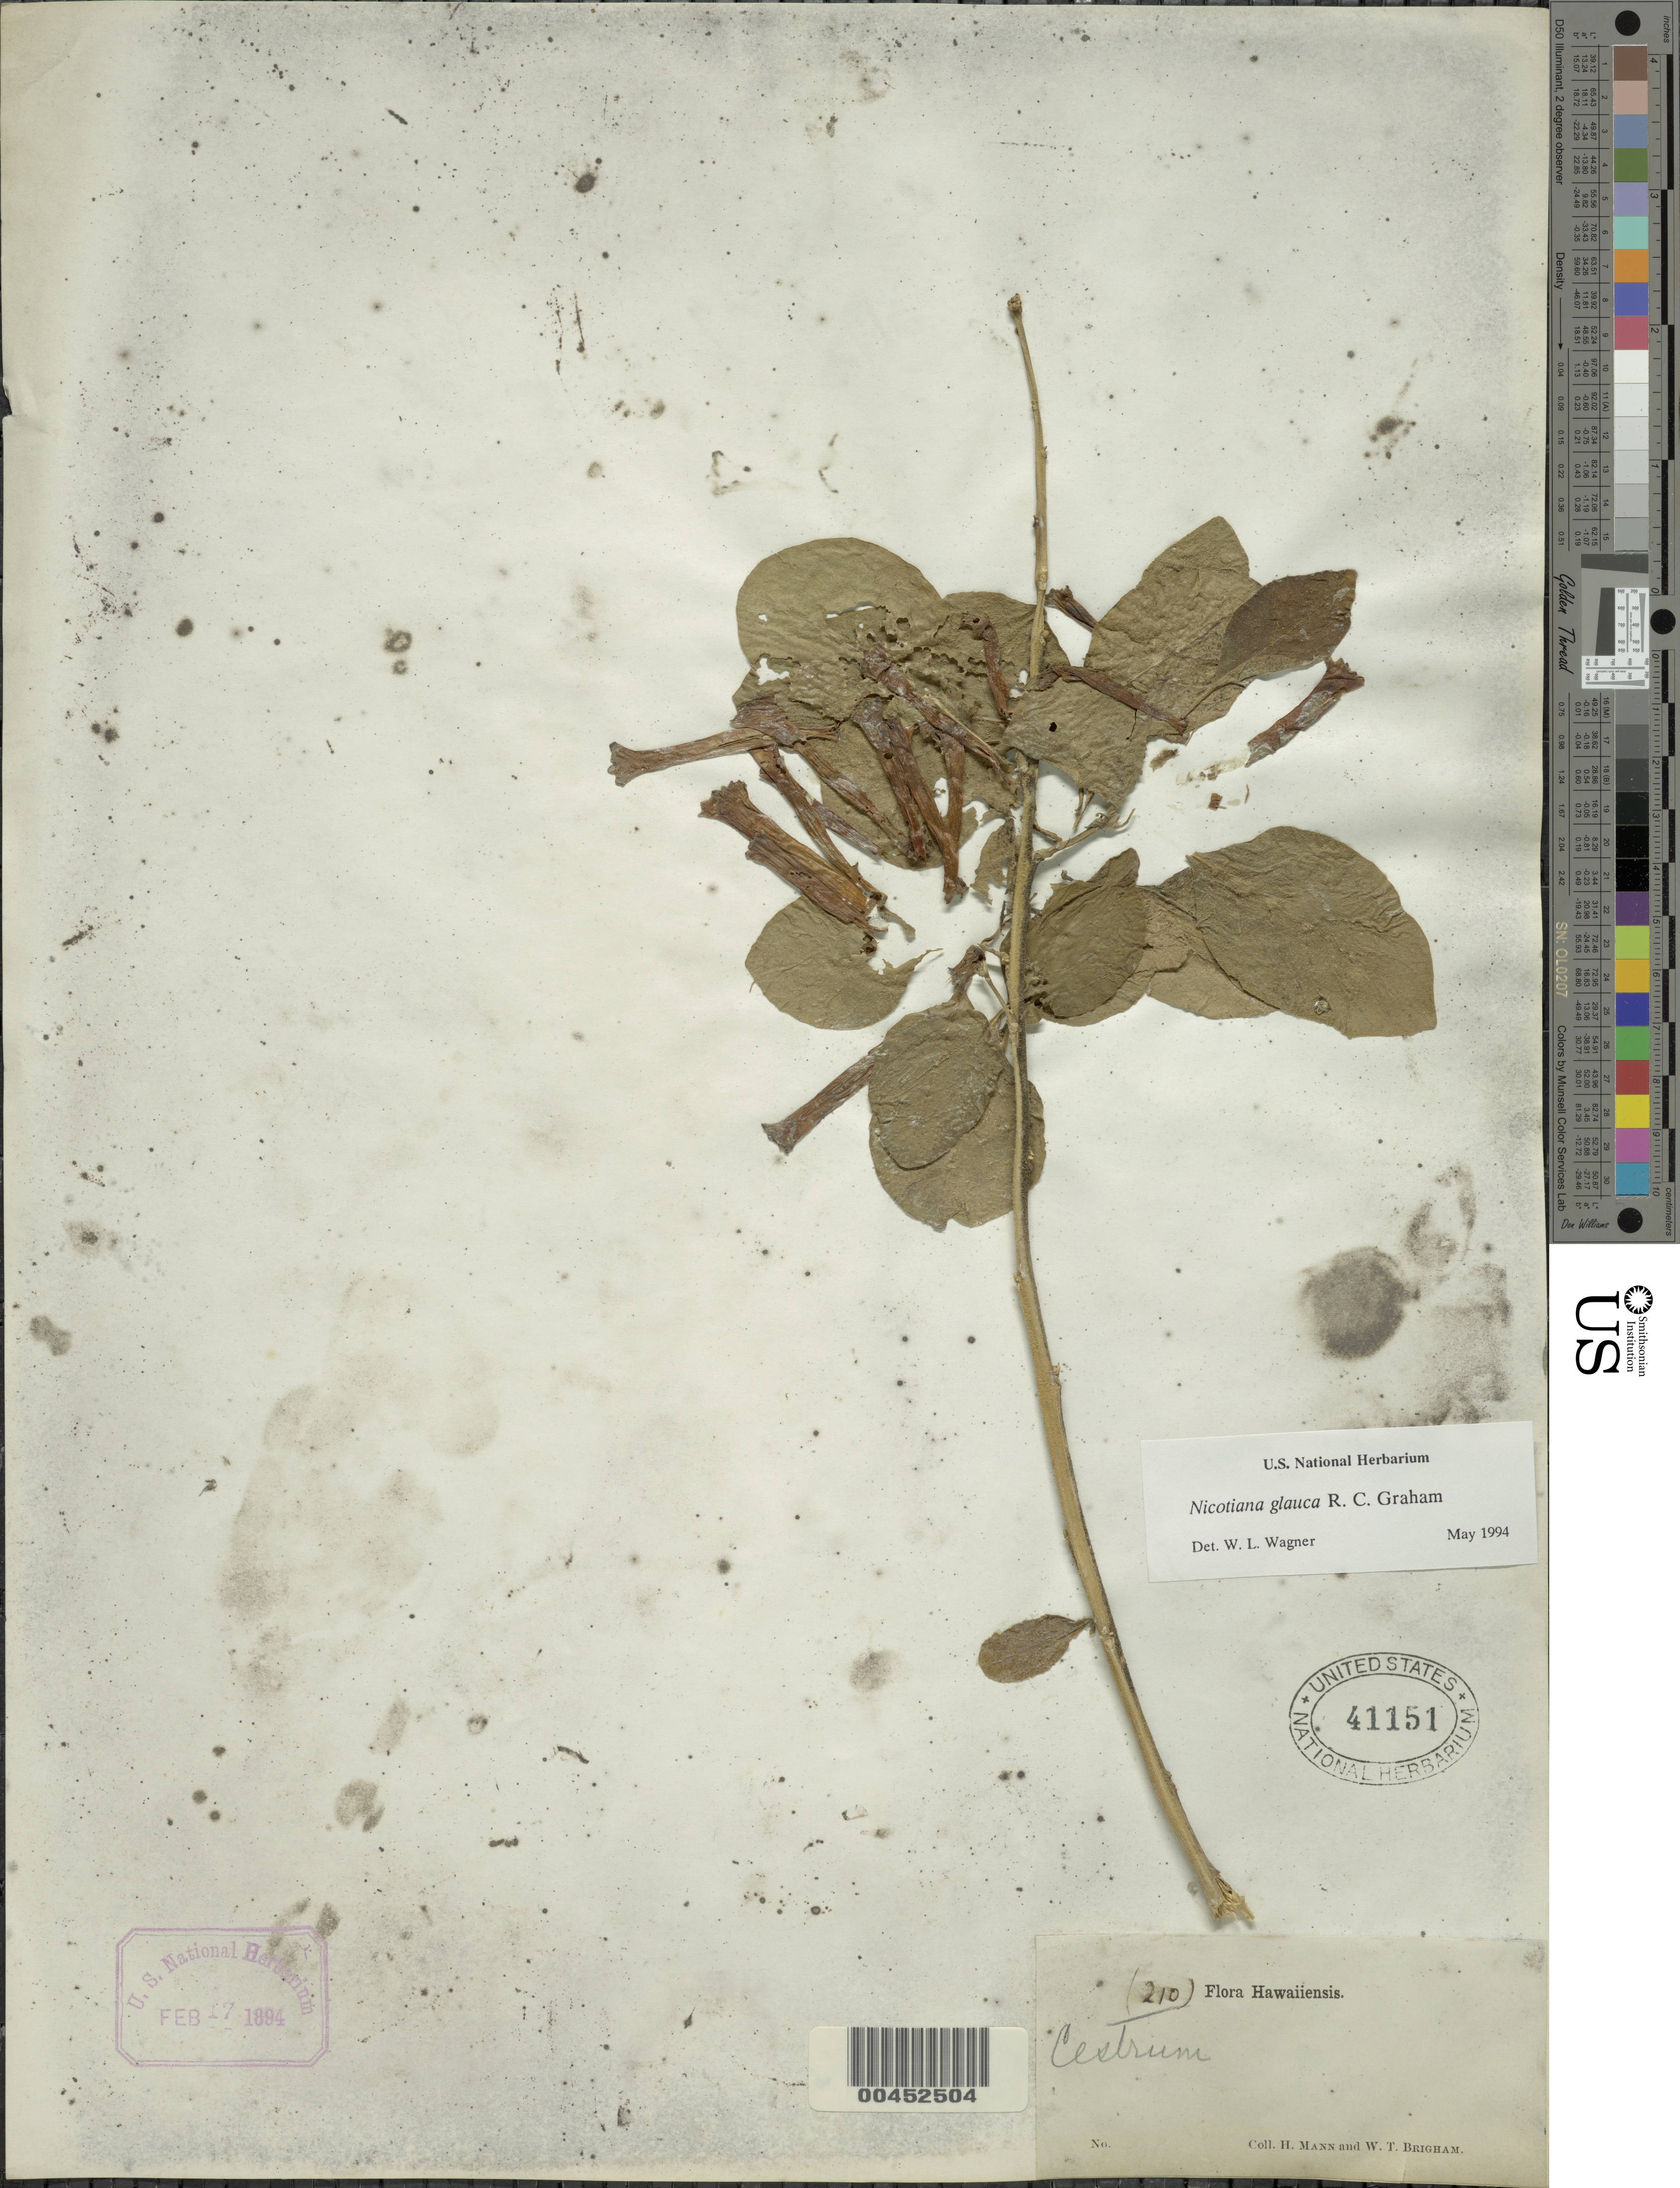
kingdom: Plantae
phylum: Tracheophyta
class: Magnoliopsida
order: Solanales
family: Solanaceae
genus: Nicotiana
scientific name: Nicotiana glauca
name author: Graham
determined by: Wagner, W. L., (BOT), Smithsonian Institution - National Museum of Natural History (UNITED STATES)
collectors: H. Mann & W. T. Brigham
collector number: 210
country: United States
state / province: Hawaii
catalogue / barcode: US 41151